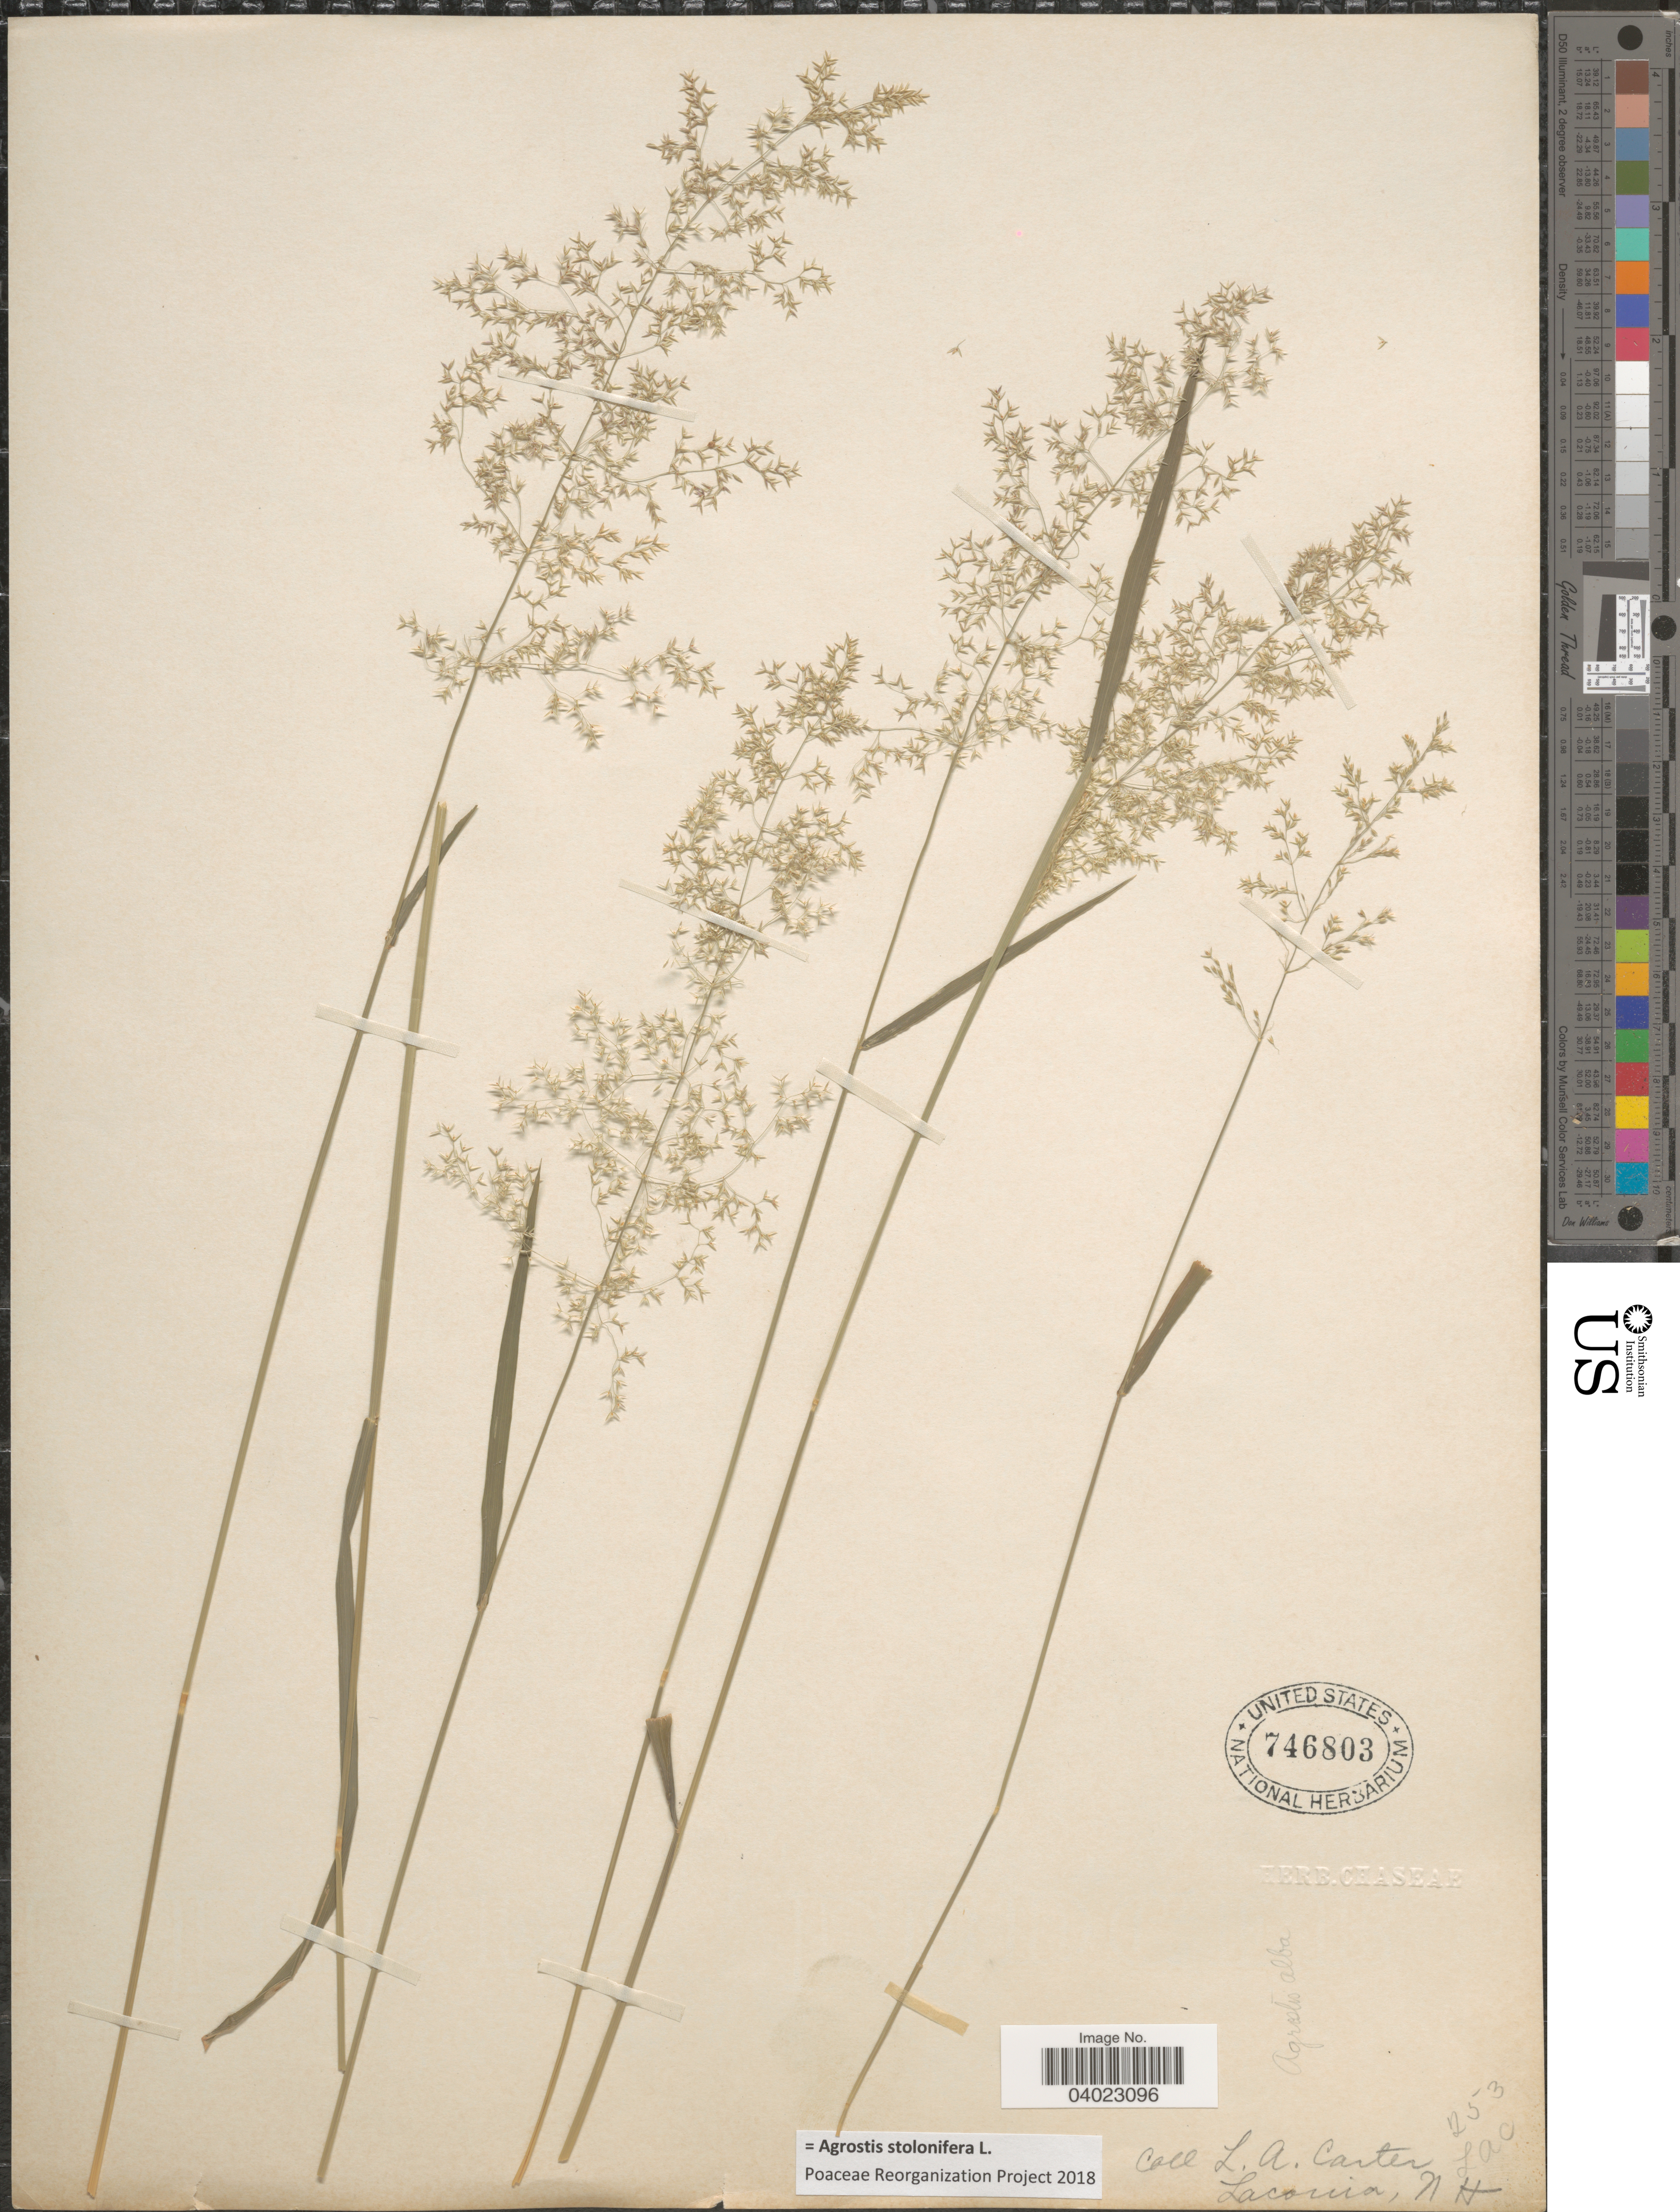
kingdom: Plantae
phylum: Tracheophyta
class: Liliopsida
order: Poales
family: Poaceae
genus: Agrostis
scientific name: Agrostis stolonifera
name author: L.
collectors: L. Carter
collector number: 253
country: United States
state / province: New Hampshire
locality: Laconia.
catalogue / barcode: US 746803